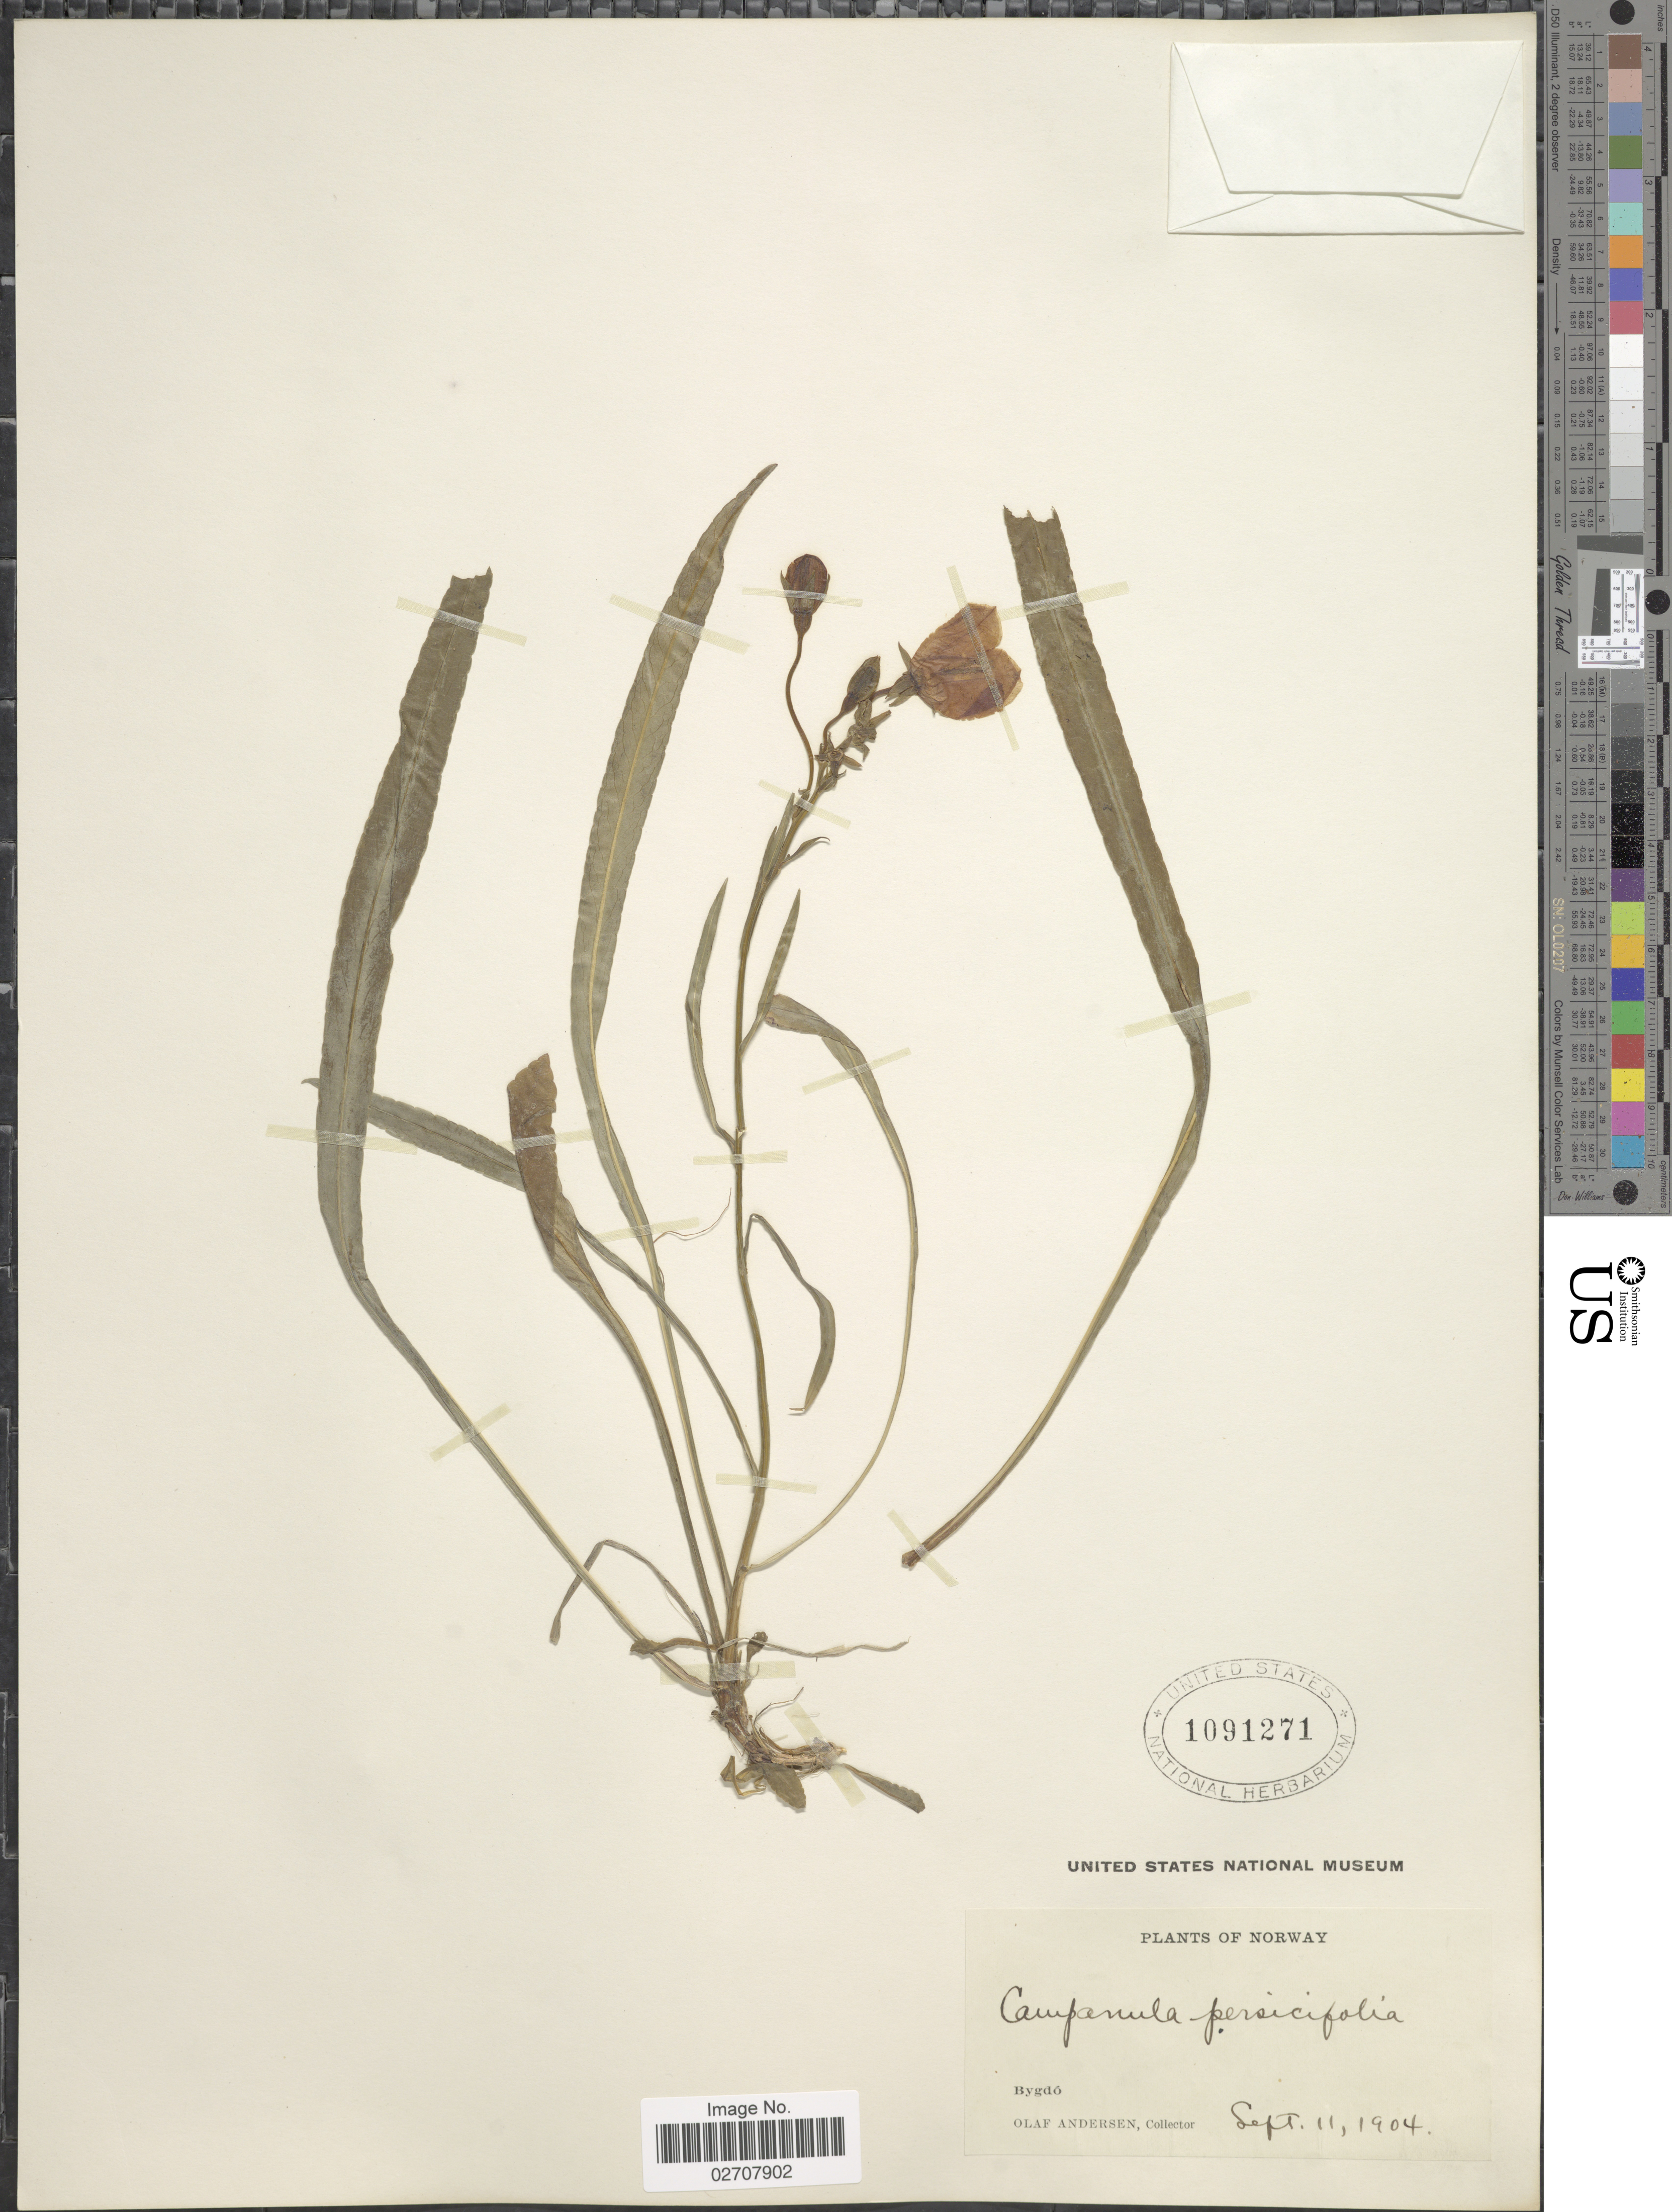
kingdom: Plantae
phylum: Tracheophyta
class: Magnoliopsida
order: Asterales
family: Campanulaceae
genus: Campanula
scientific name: Campanula persicifolia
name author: L.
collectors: O. Andersen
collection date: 1904-09-11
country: Norway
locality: Bygdo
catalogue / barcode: US 1091271